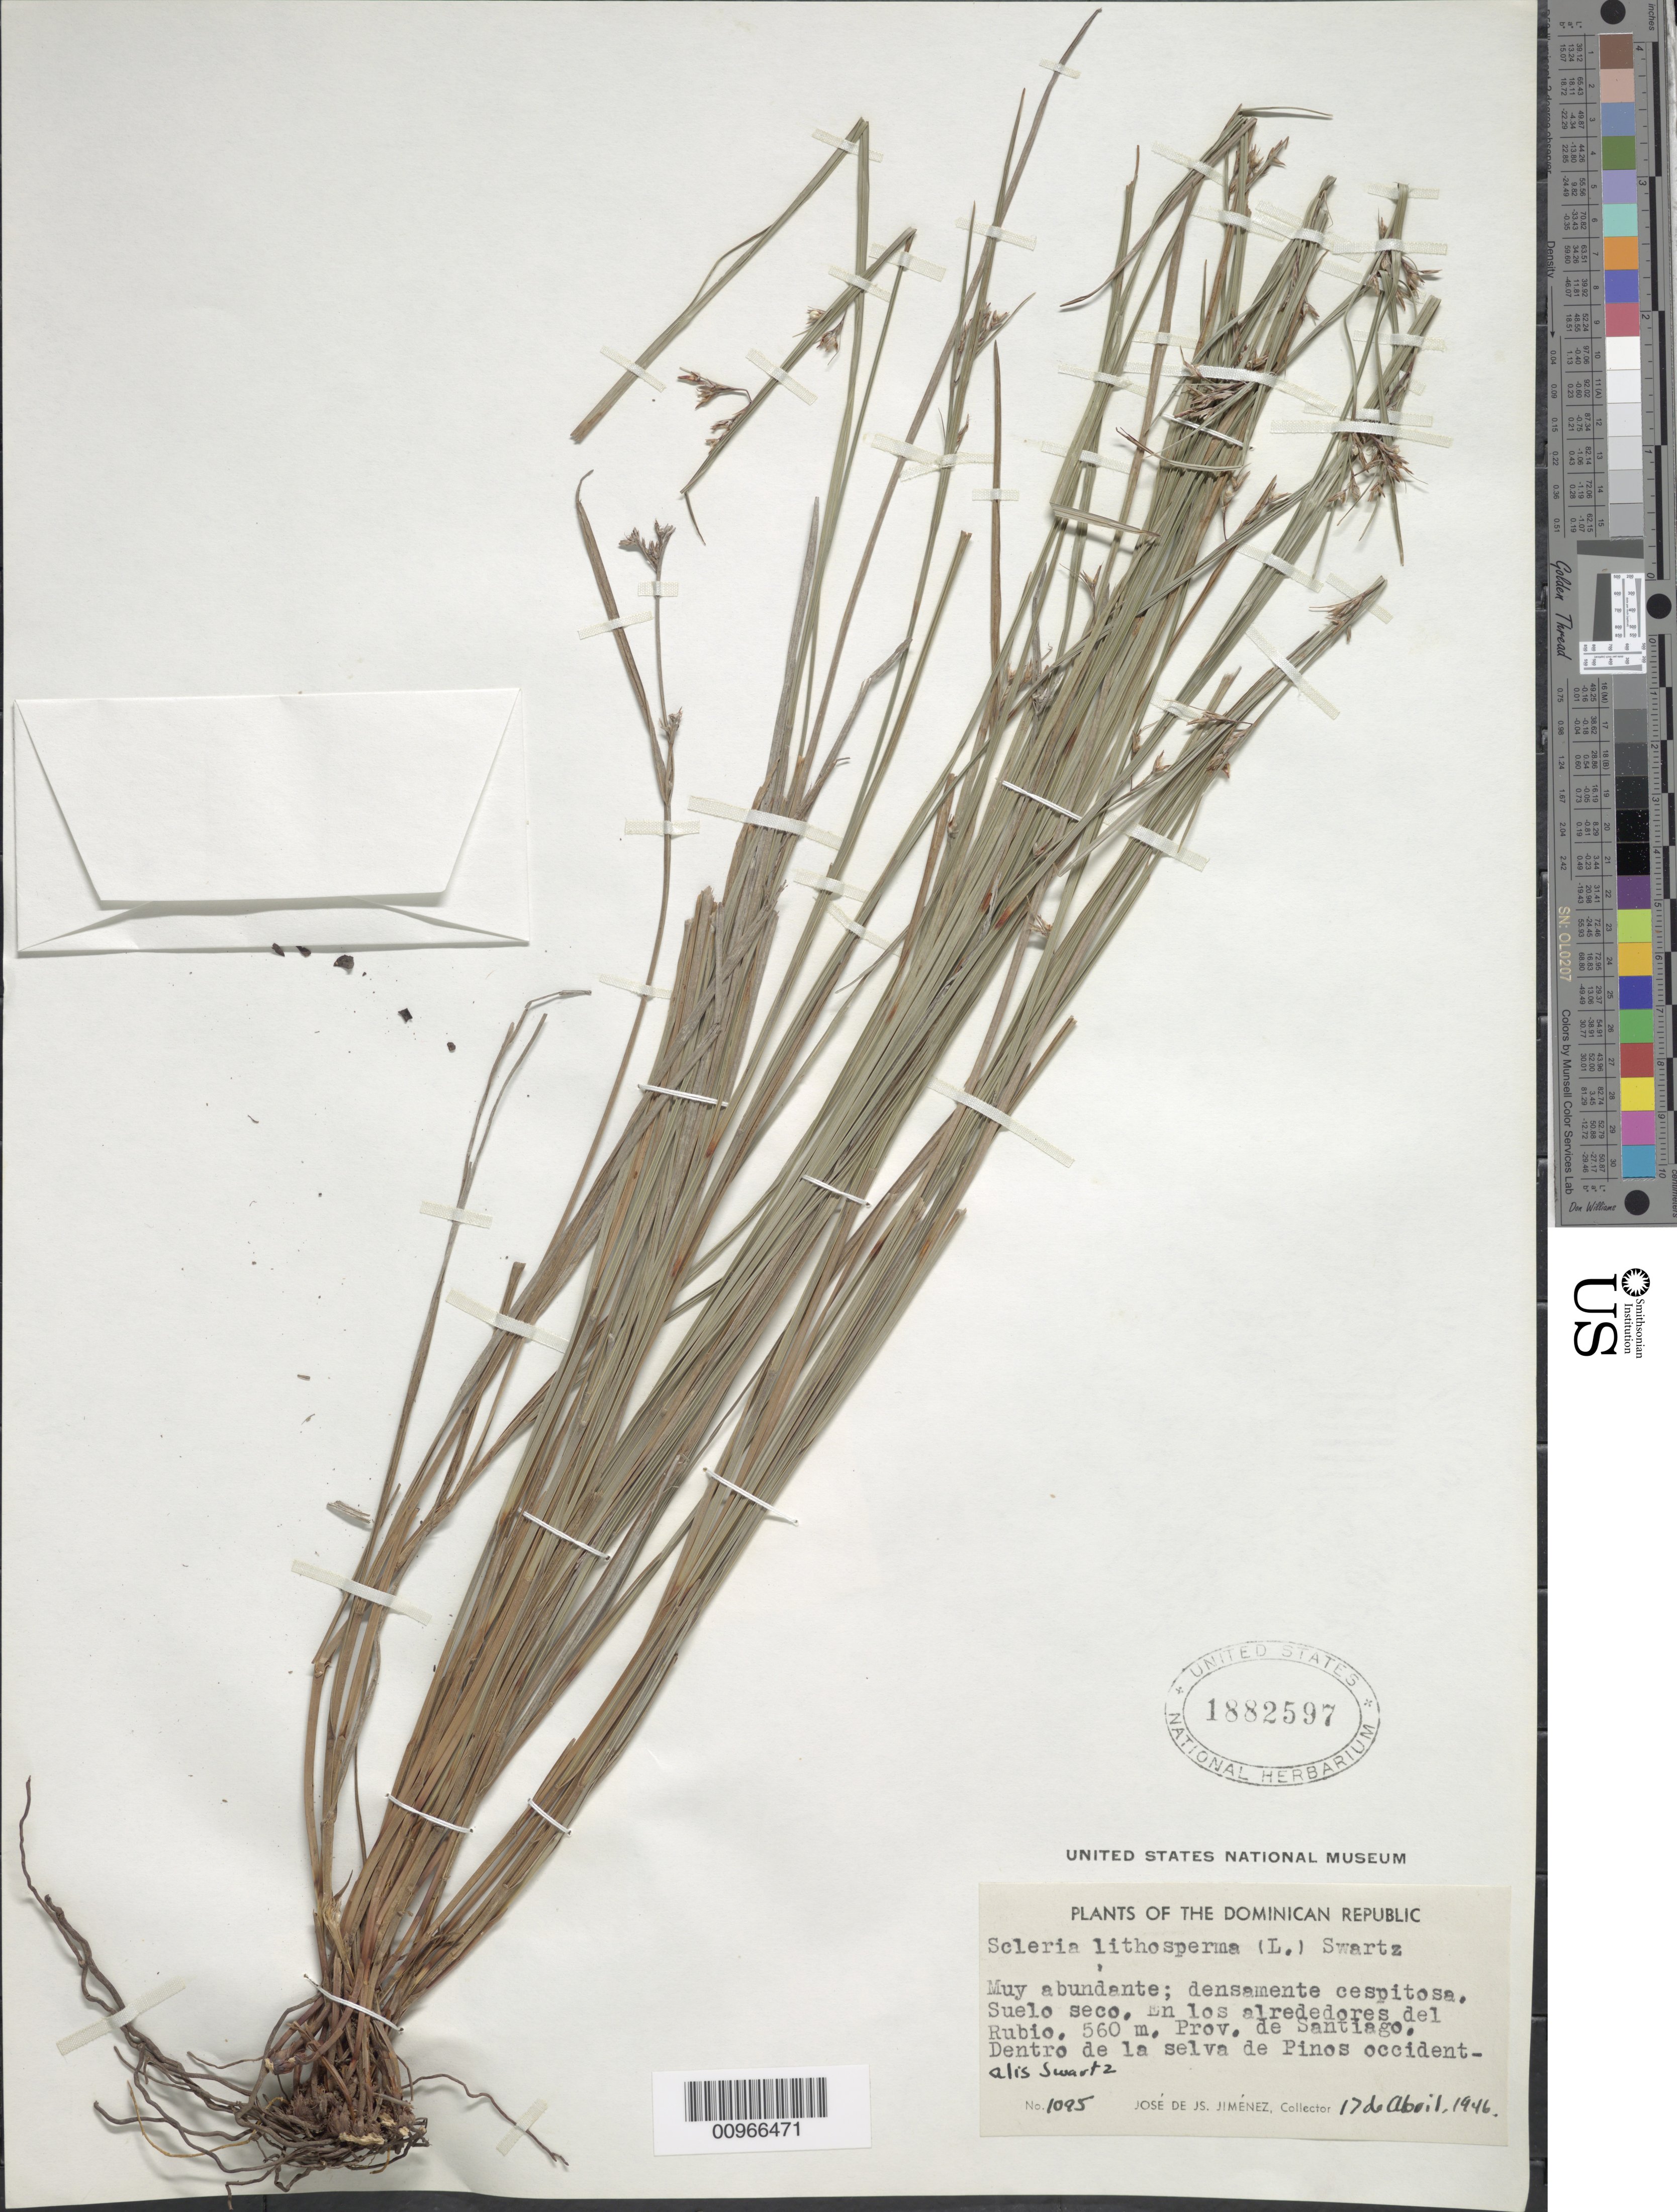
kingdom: Plantae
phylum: Tracheophyta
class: Liliopsida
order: Poales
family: Cyperaceae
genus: Scleria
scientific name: Scleria lithosperma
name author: (L.) Sw.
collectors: J. J. Jiménez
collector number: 1095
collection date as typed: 17 Apr 1946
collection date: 1946-04-17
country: Dominican Republic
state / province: Santiago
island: Hispaniola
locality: Alrededores del Rubio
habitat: Suelo seco, dentro de la selva de Pinos occidentalis Swartz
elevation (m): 560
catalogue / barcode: US 1882597